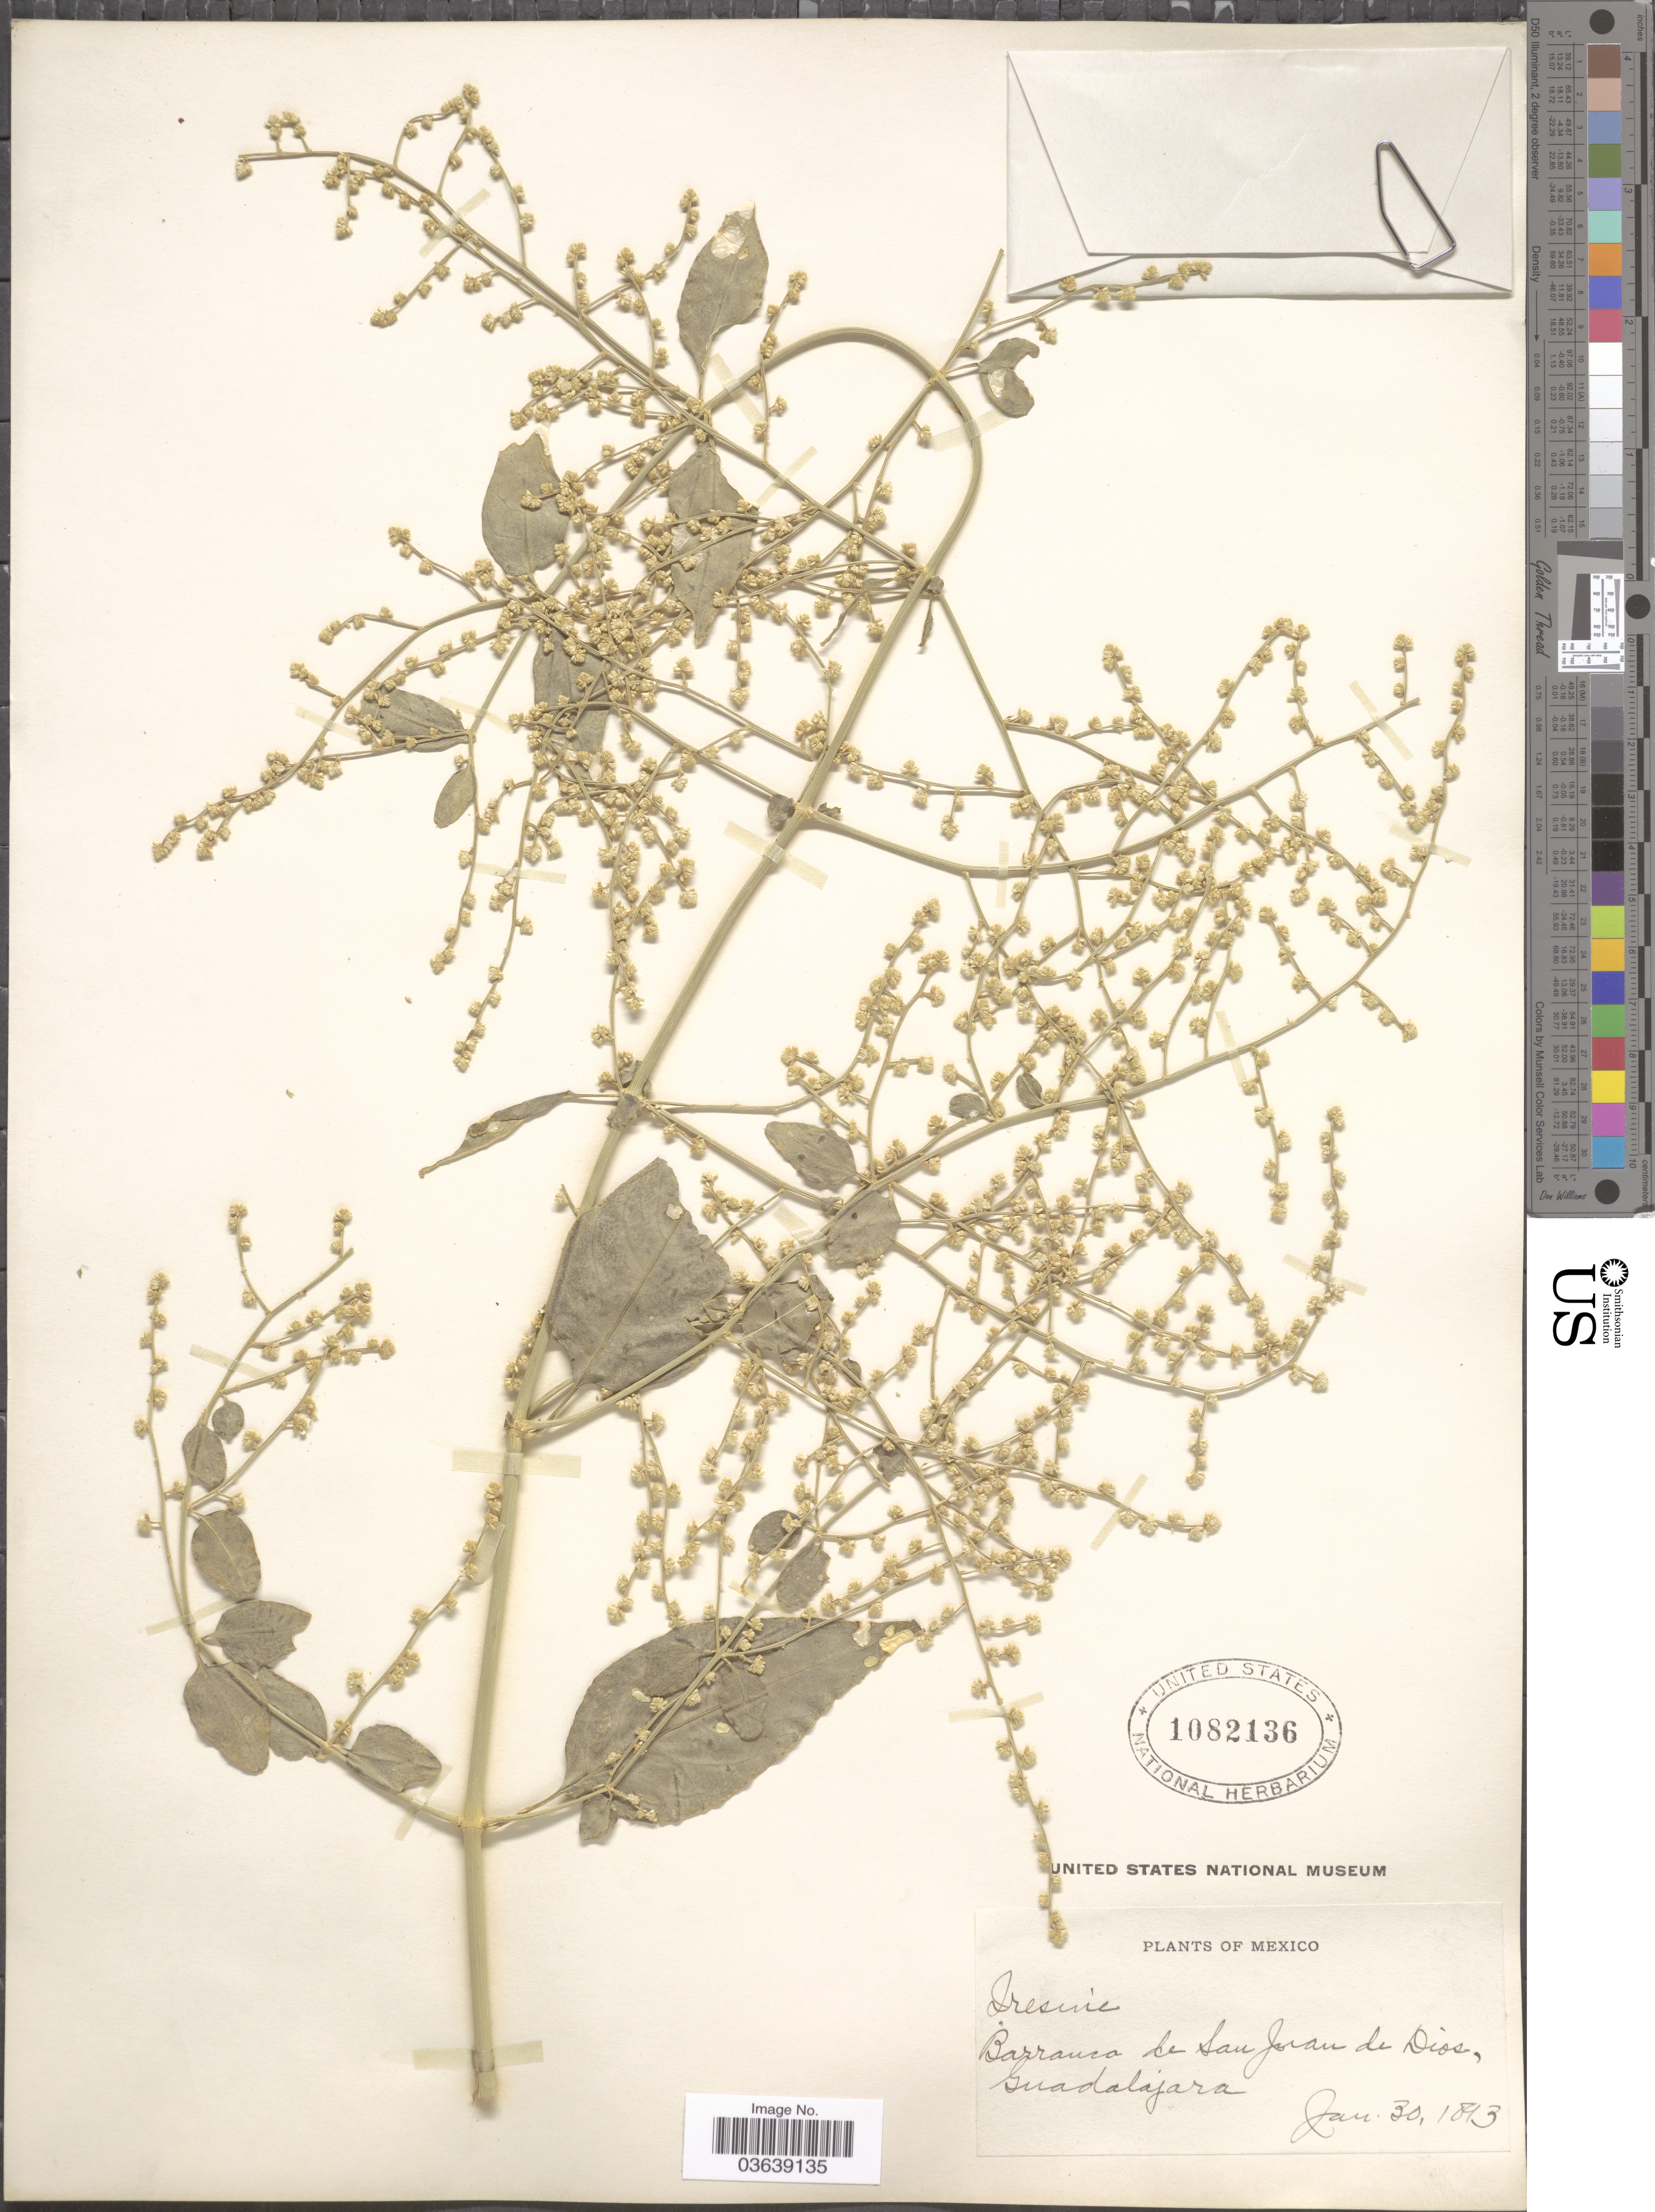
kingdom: Plantae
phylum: Tracheophyta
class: Magnoliopsida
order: Caryophyllales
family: Amaranthaceae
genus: Iresine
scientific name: Iresine interrupta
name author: Benth.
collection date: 1813-01-30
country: Mexico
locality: Barranca de San Juan de Dios, Guadalajara.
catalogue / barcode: US 1082136